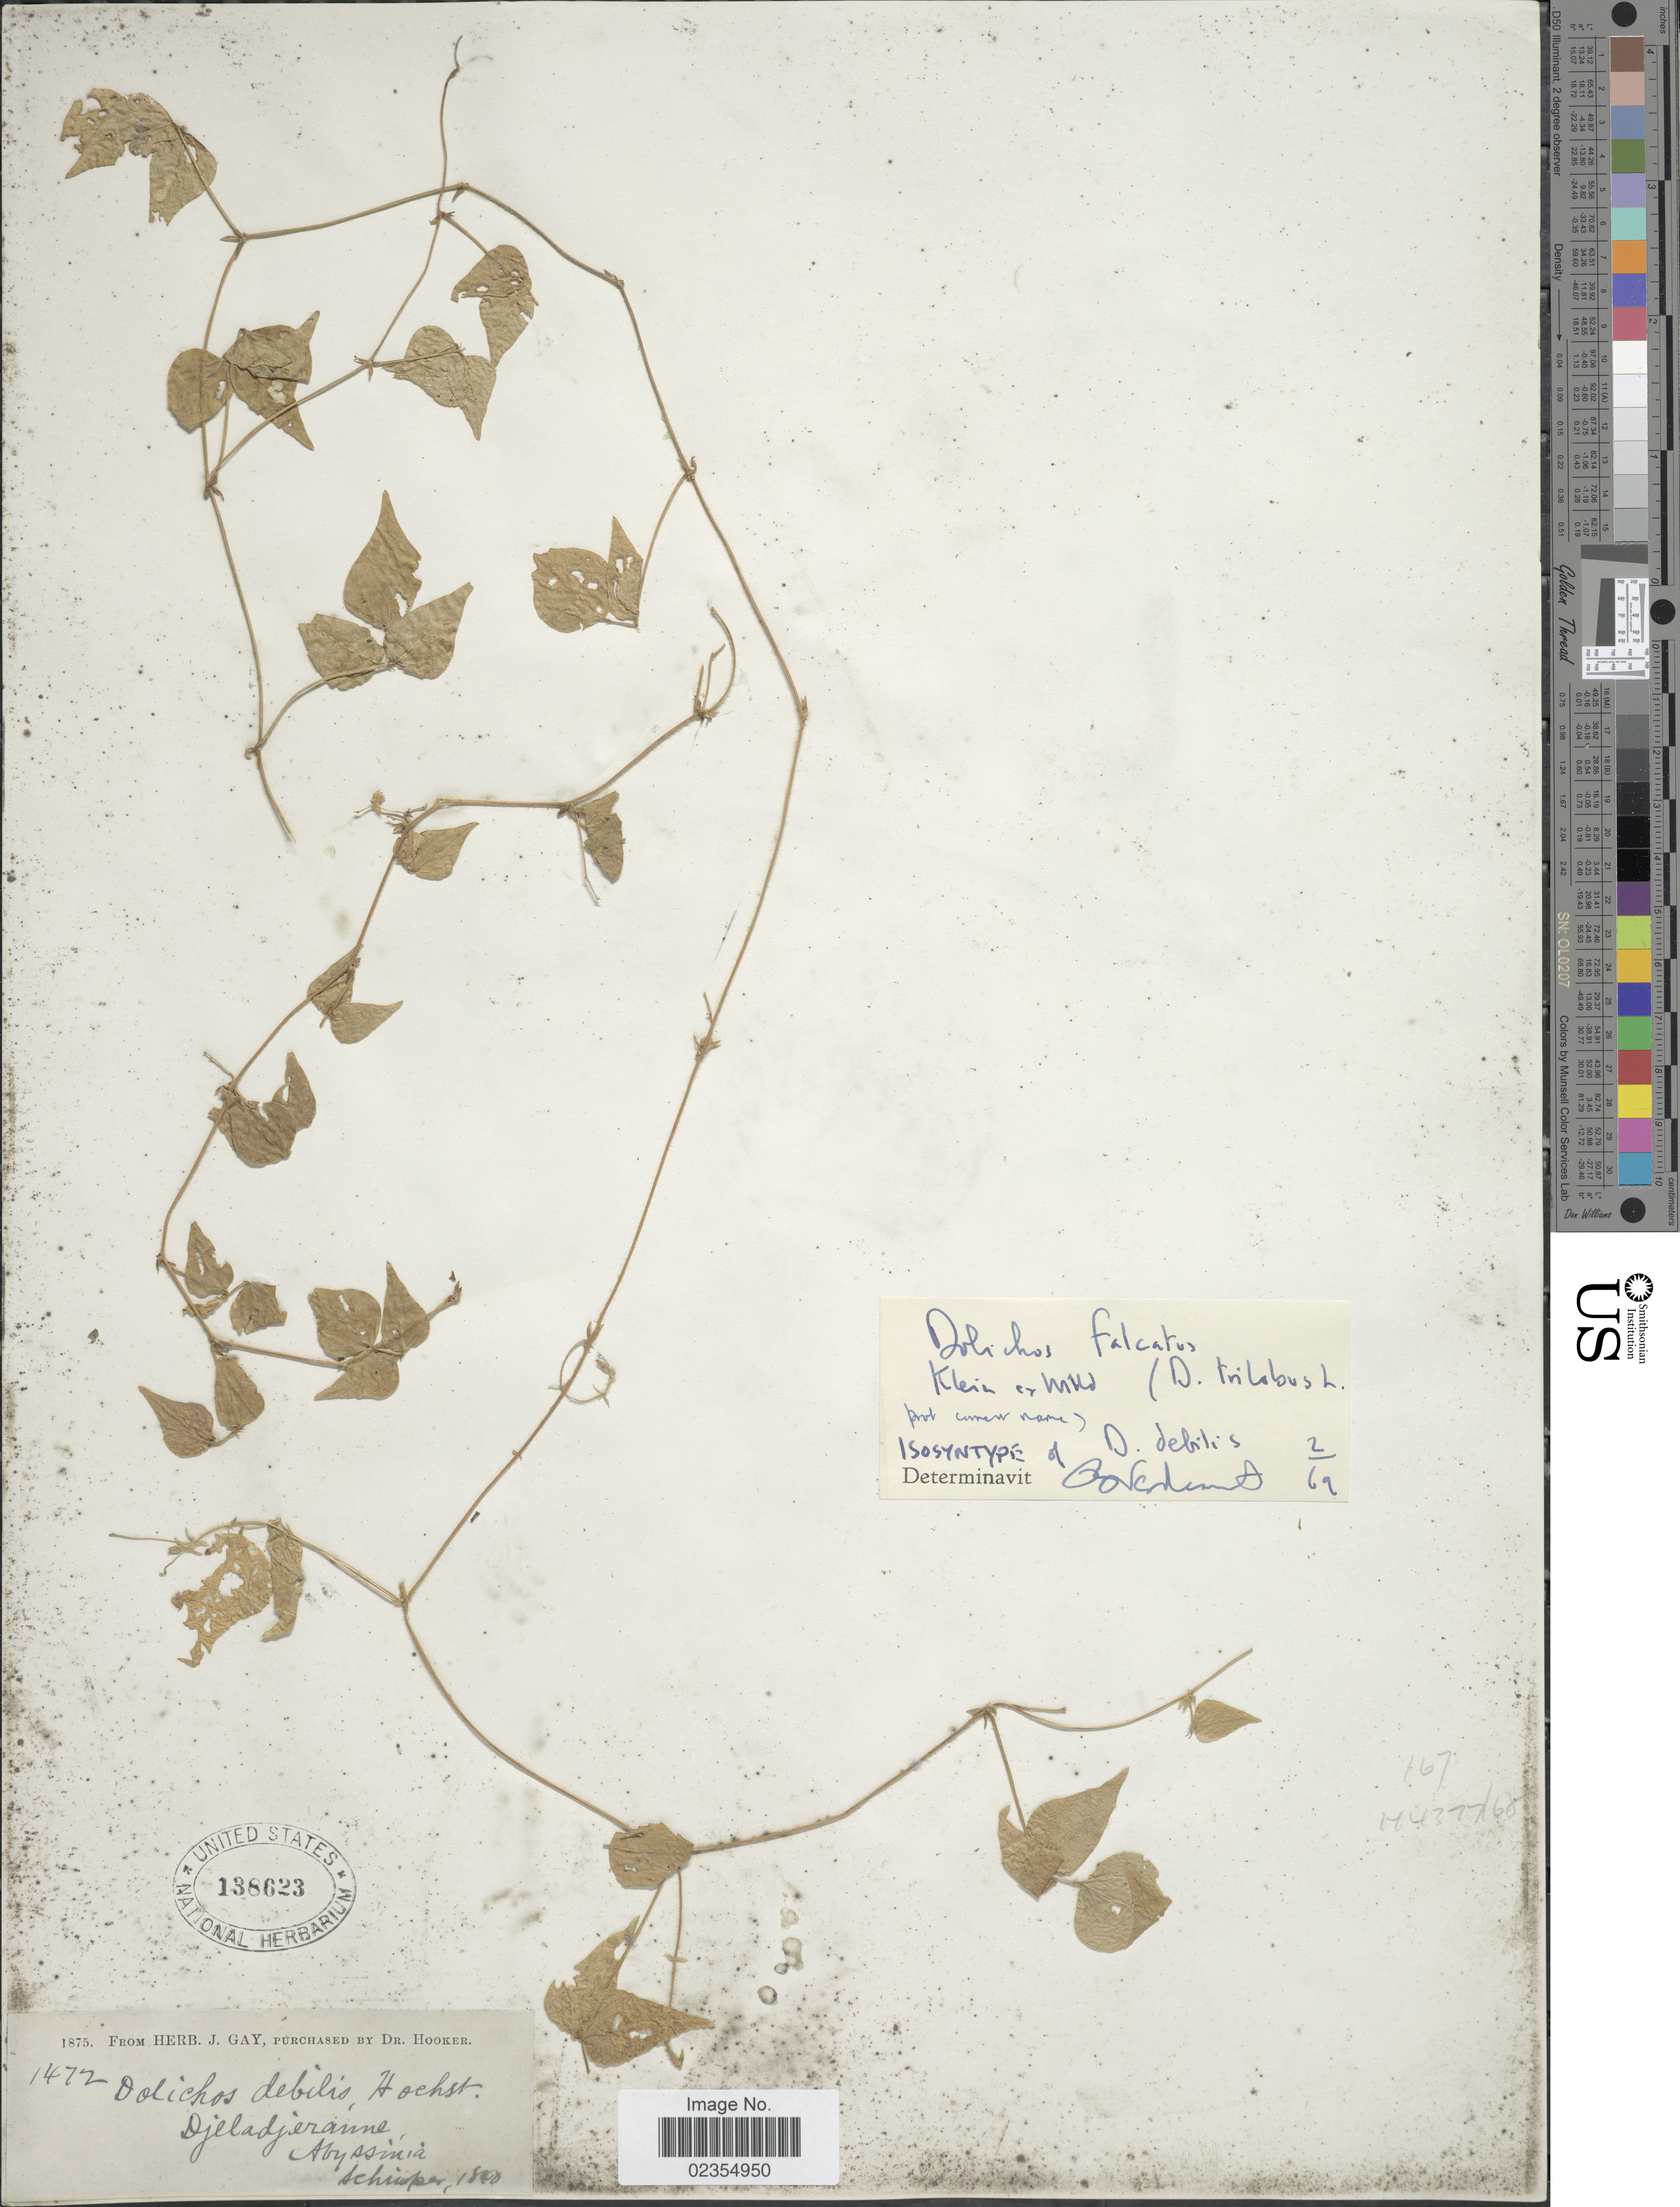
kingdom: Plantae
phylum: Tracheophyta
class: Magnoliopsida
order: Fabales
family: Fabaceae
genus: Dolichos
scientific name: Dolichos trilobus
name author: L.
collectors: -. Schimper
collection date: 1840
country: Eritrea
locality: Djeladjeraine [interpreted]. Abyssinia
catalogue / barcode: US 138623